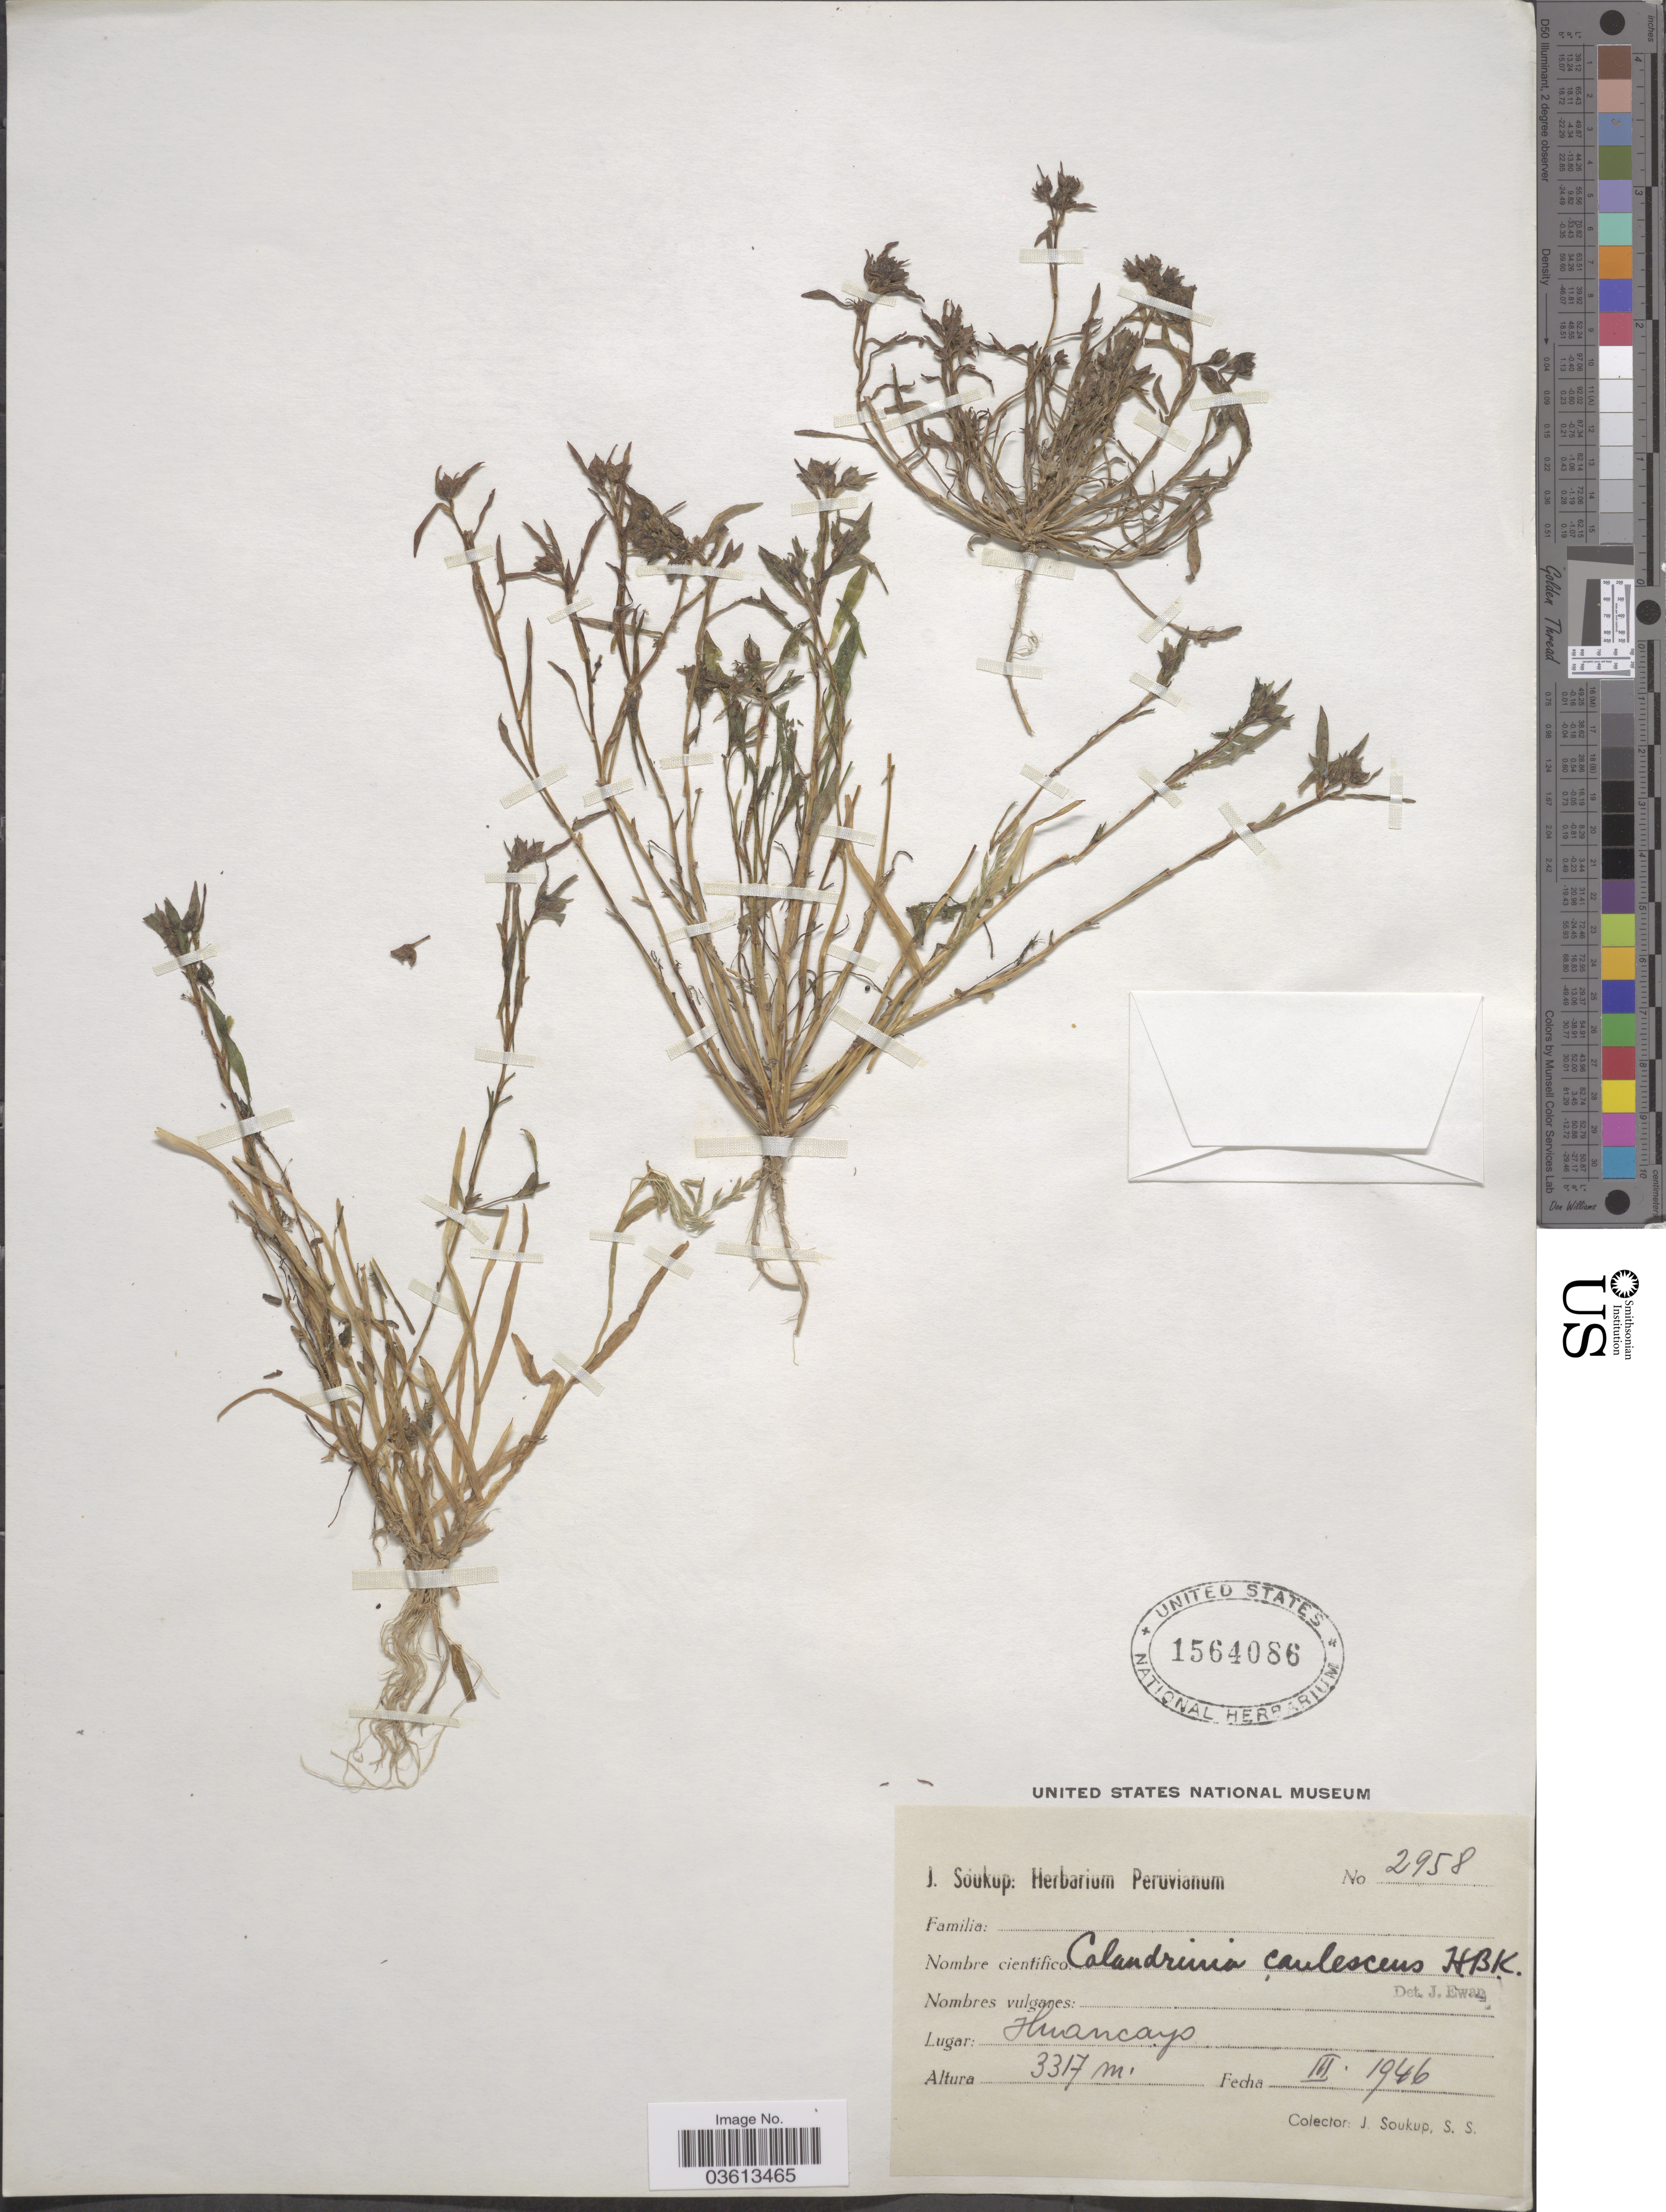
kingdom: Plantae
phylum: Tracheophyta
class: Magnoliopsida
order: Caryophyllales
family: Montiaceae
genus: Calandrinia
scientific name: Calandrinia ciliata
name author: (Ruiz & Pav.) DC.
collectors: J. Soukup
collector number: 2958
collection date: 1946-03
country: Peru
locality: Huancayo.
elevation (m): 3317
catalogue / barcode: US 1564086